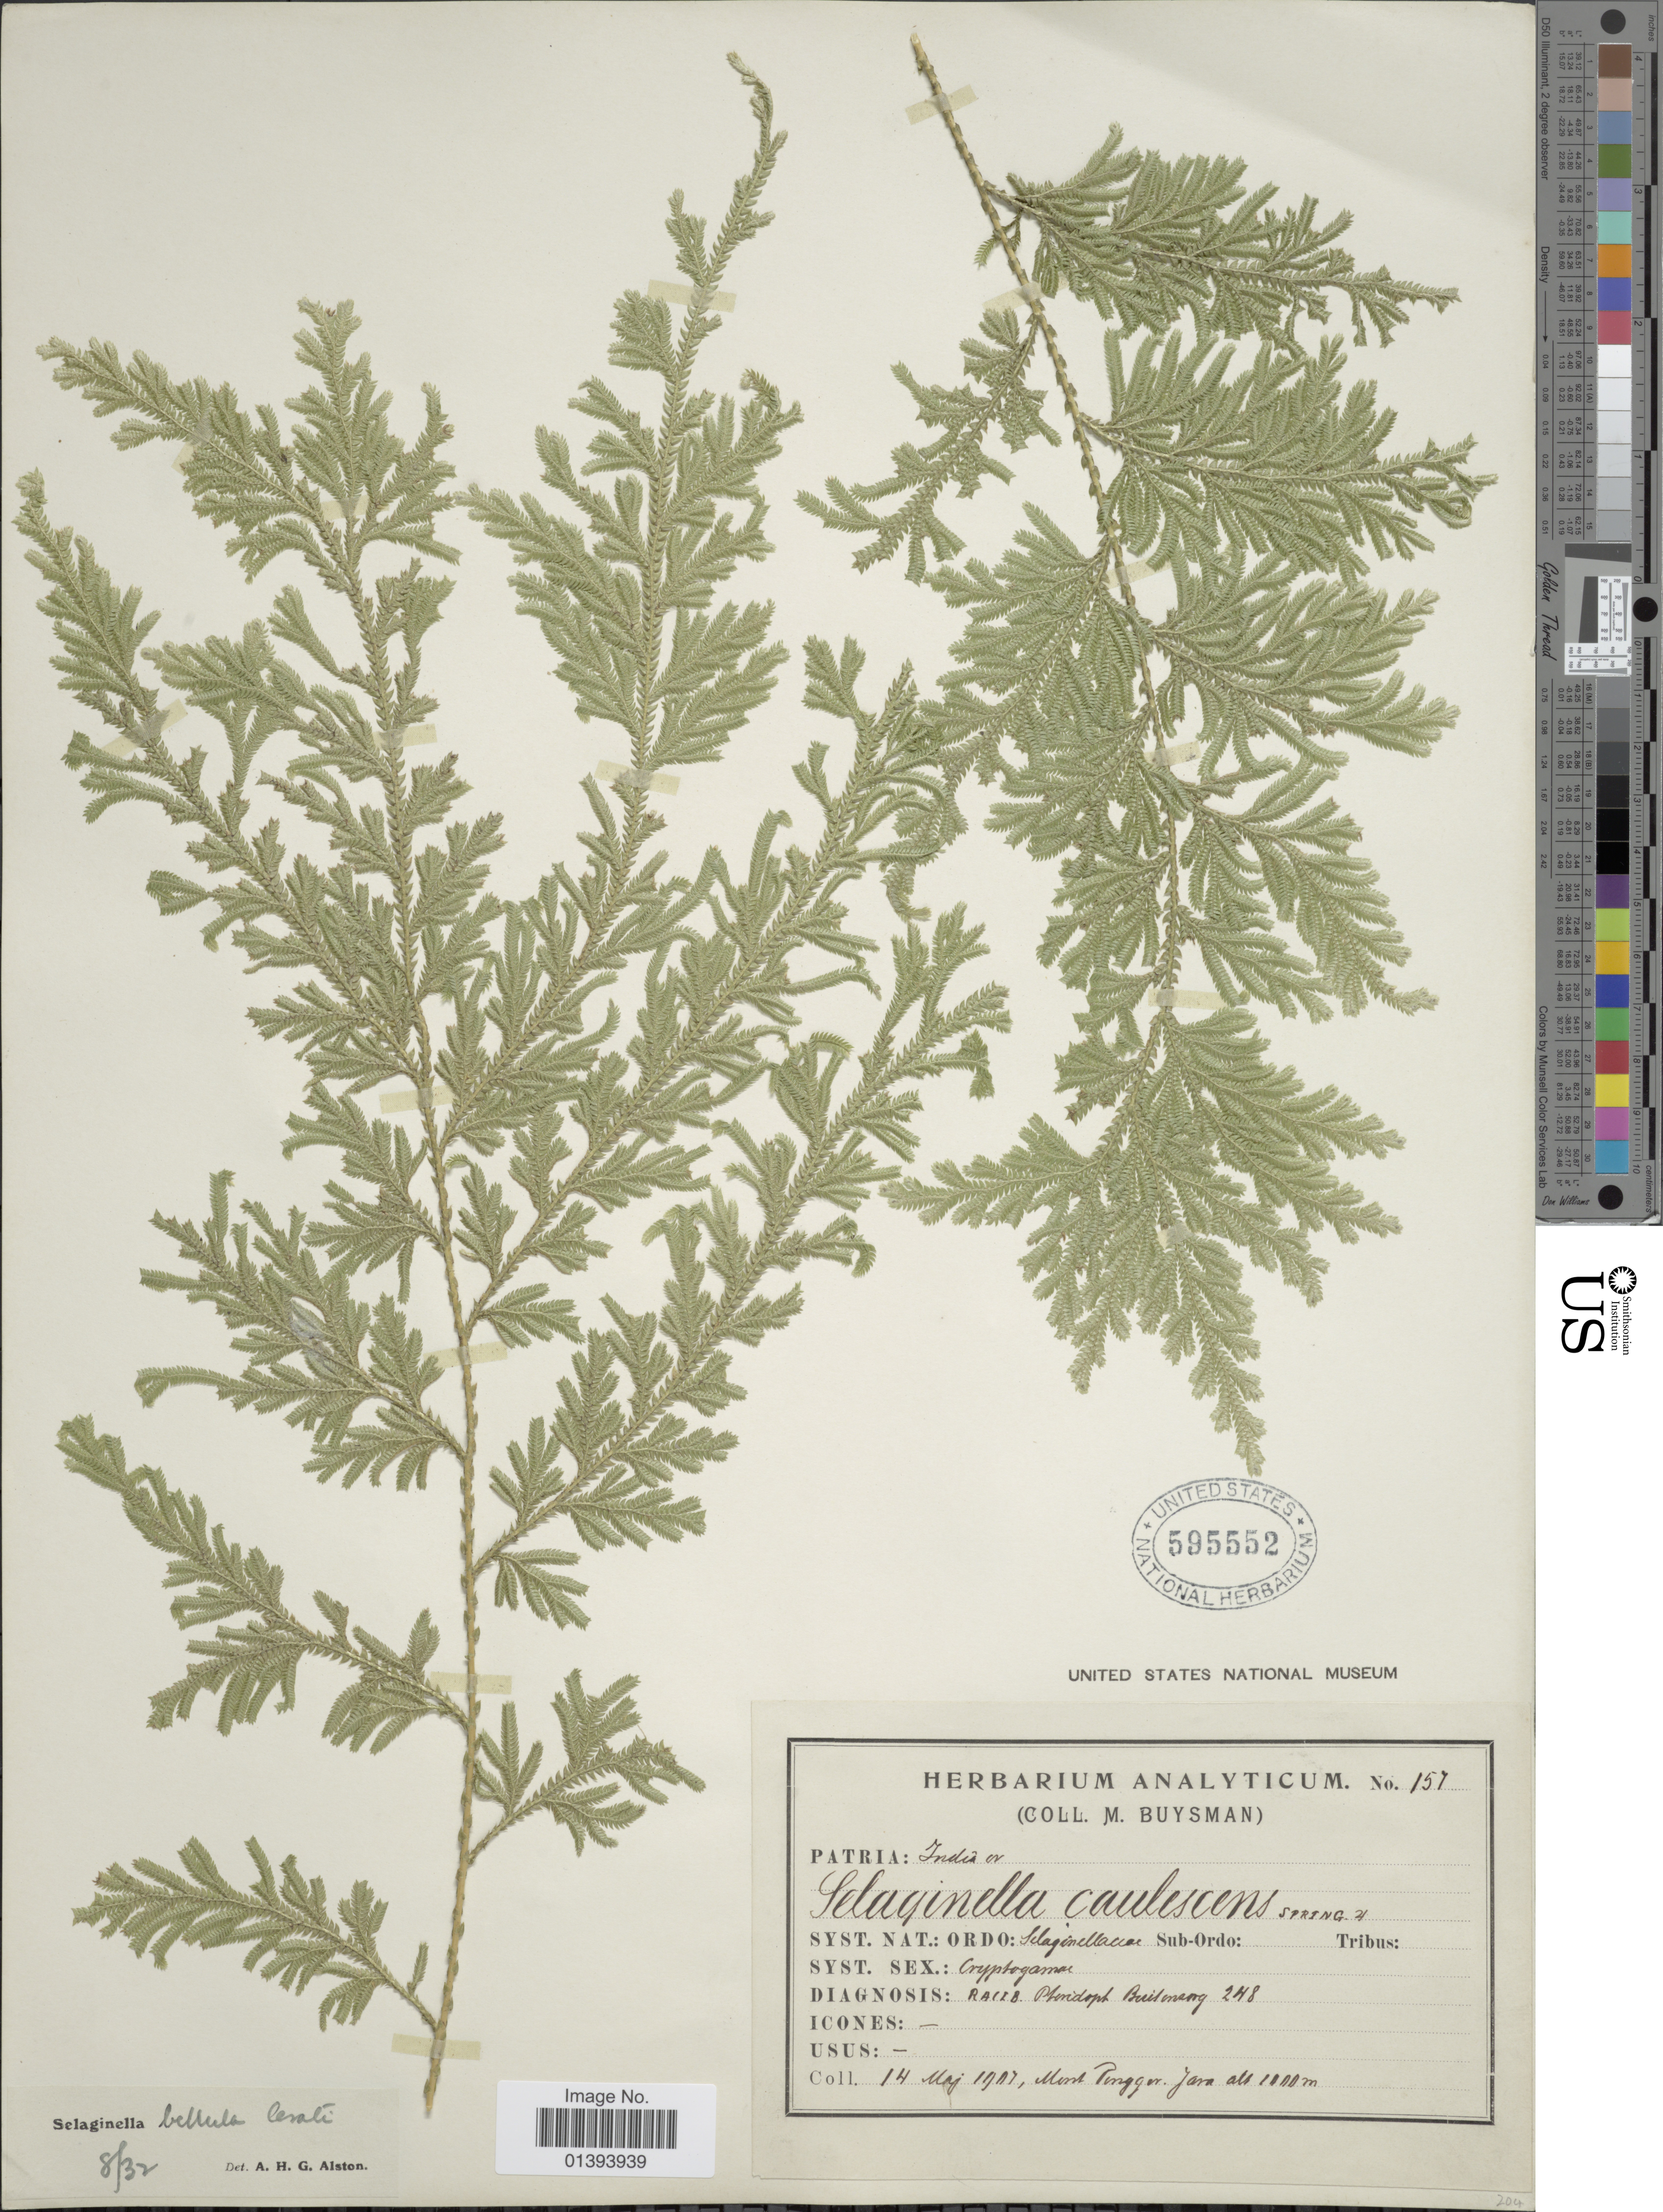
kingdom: Plantae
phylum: Tracheophyta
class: Lycopodiopsida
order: Selaginellales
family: Selaginellaceae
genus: Selaginella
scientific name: Selaginella involvens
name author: (Sw.) Spring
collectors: M. Buysman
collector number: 157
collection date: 1907-05-14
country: Indonesia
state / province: Java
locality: Patria: India or, Mont Pengger, Java [interpreted]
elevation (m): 1000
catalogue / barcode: US 595552